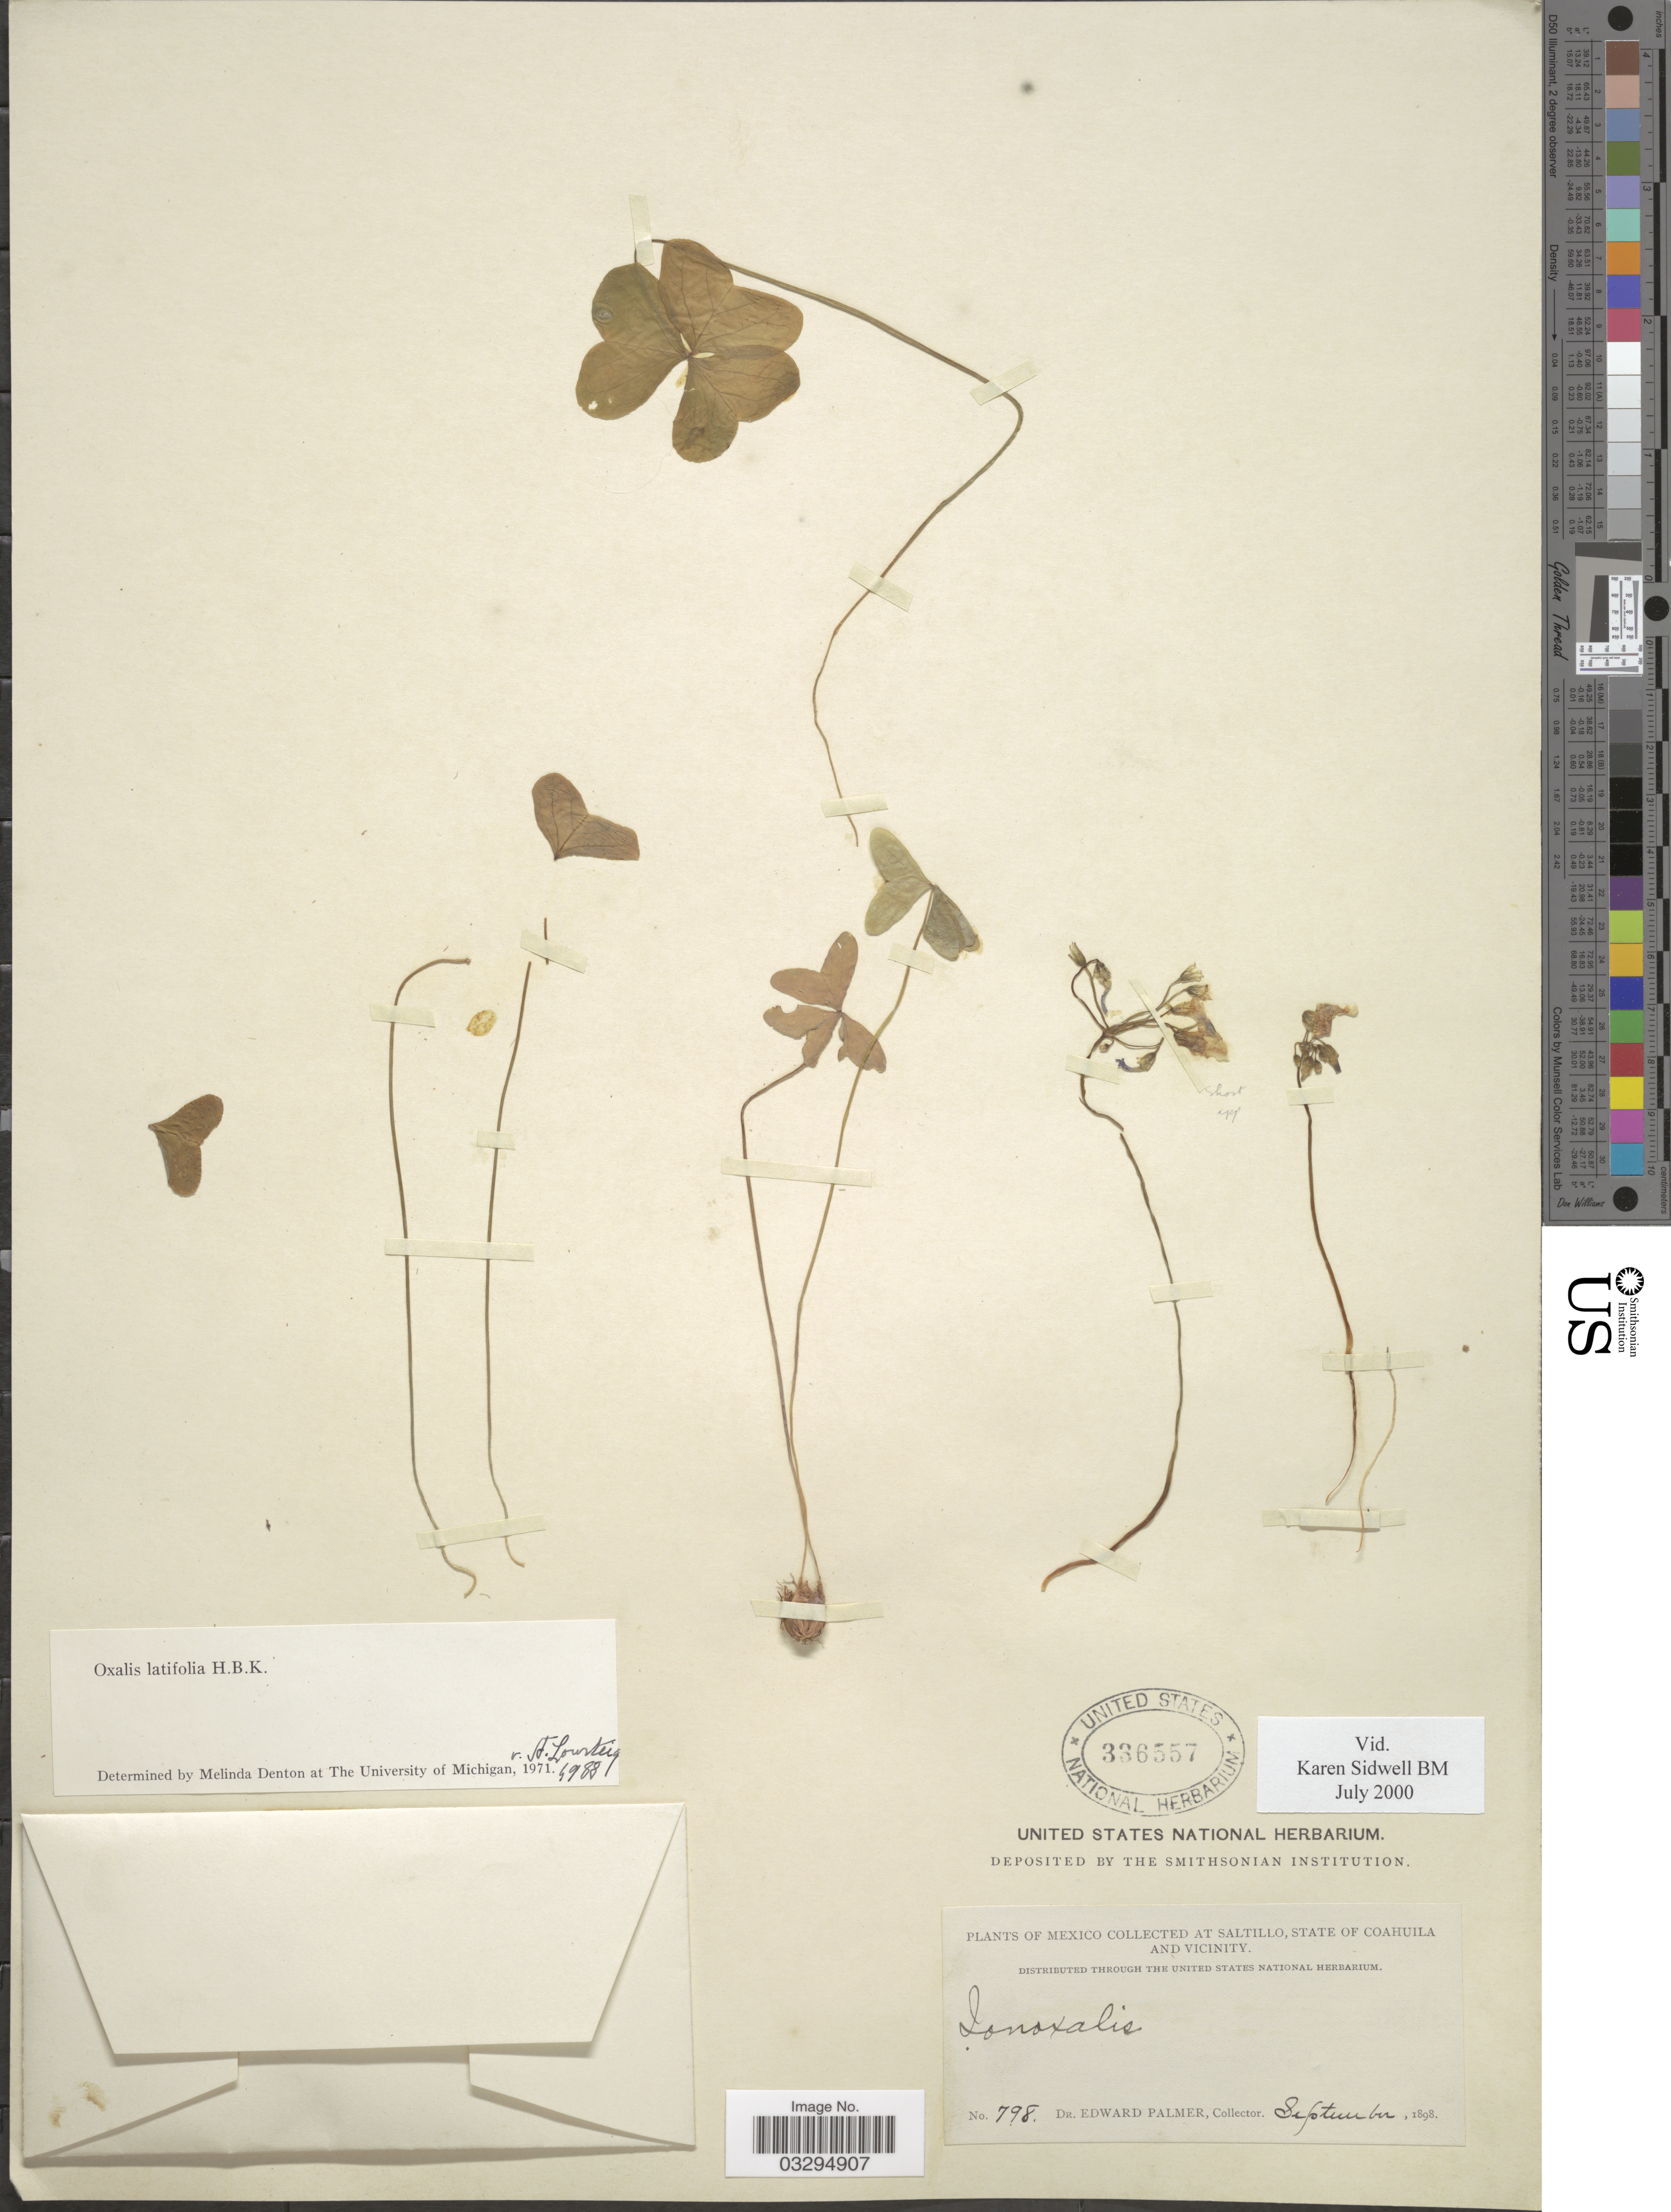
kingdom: Plantae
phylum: Tracheophyta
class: Magnoliopsida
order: Oxalidales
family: Oxalidaceae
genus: Oxalis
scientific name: Oxalis latifolia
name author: Kunth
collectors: E. Palmer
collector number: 798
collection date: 1898-09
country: Mexico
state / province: Coahuila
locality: At Saltillo, State of Coahuila and Vicinity.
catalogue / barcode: US 336557